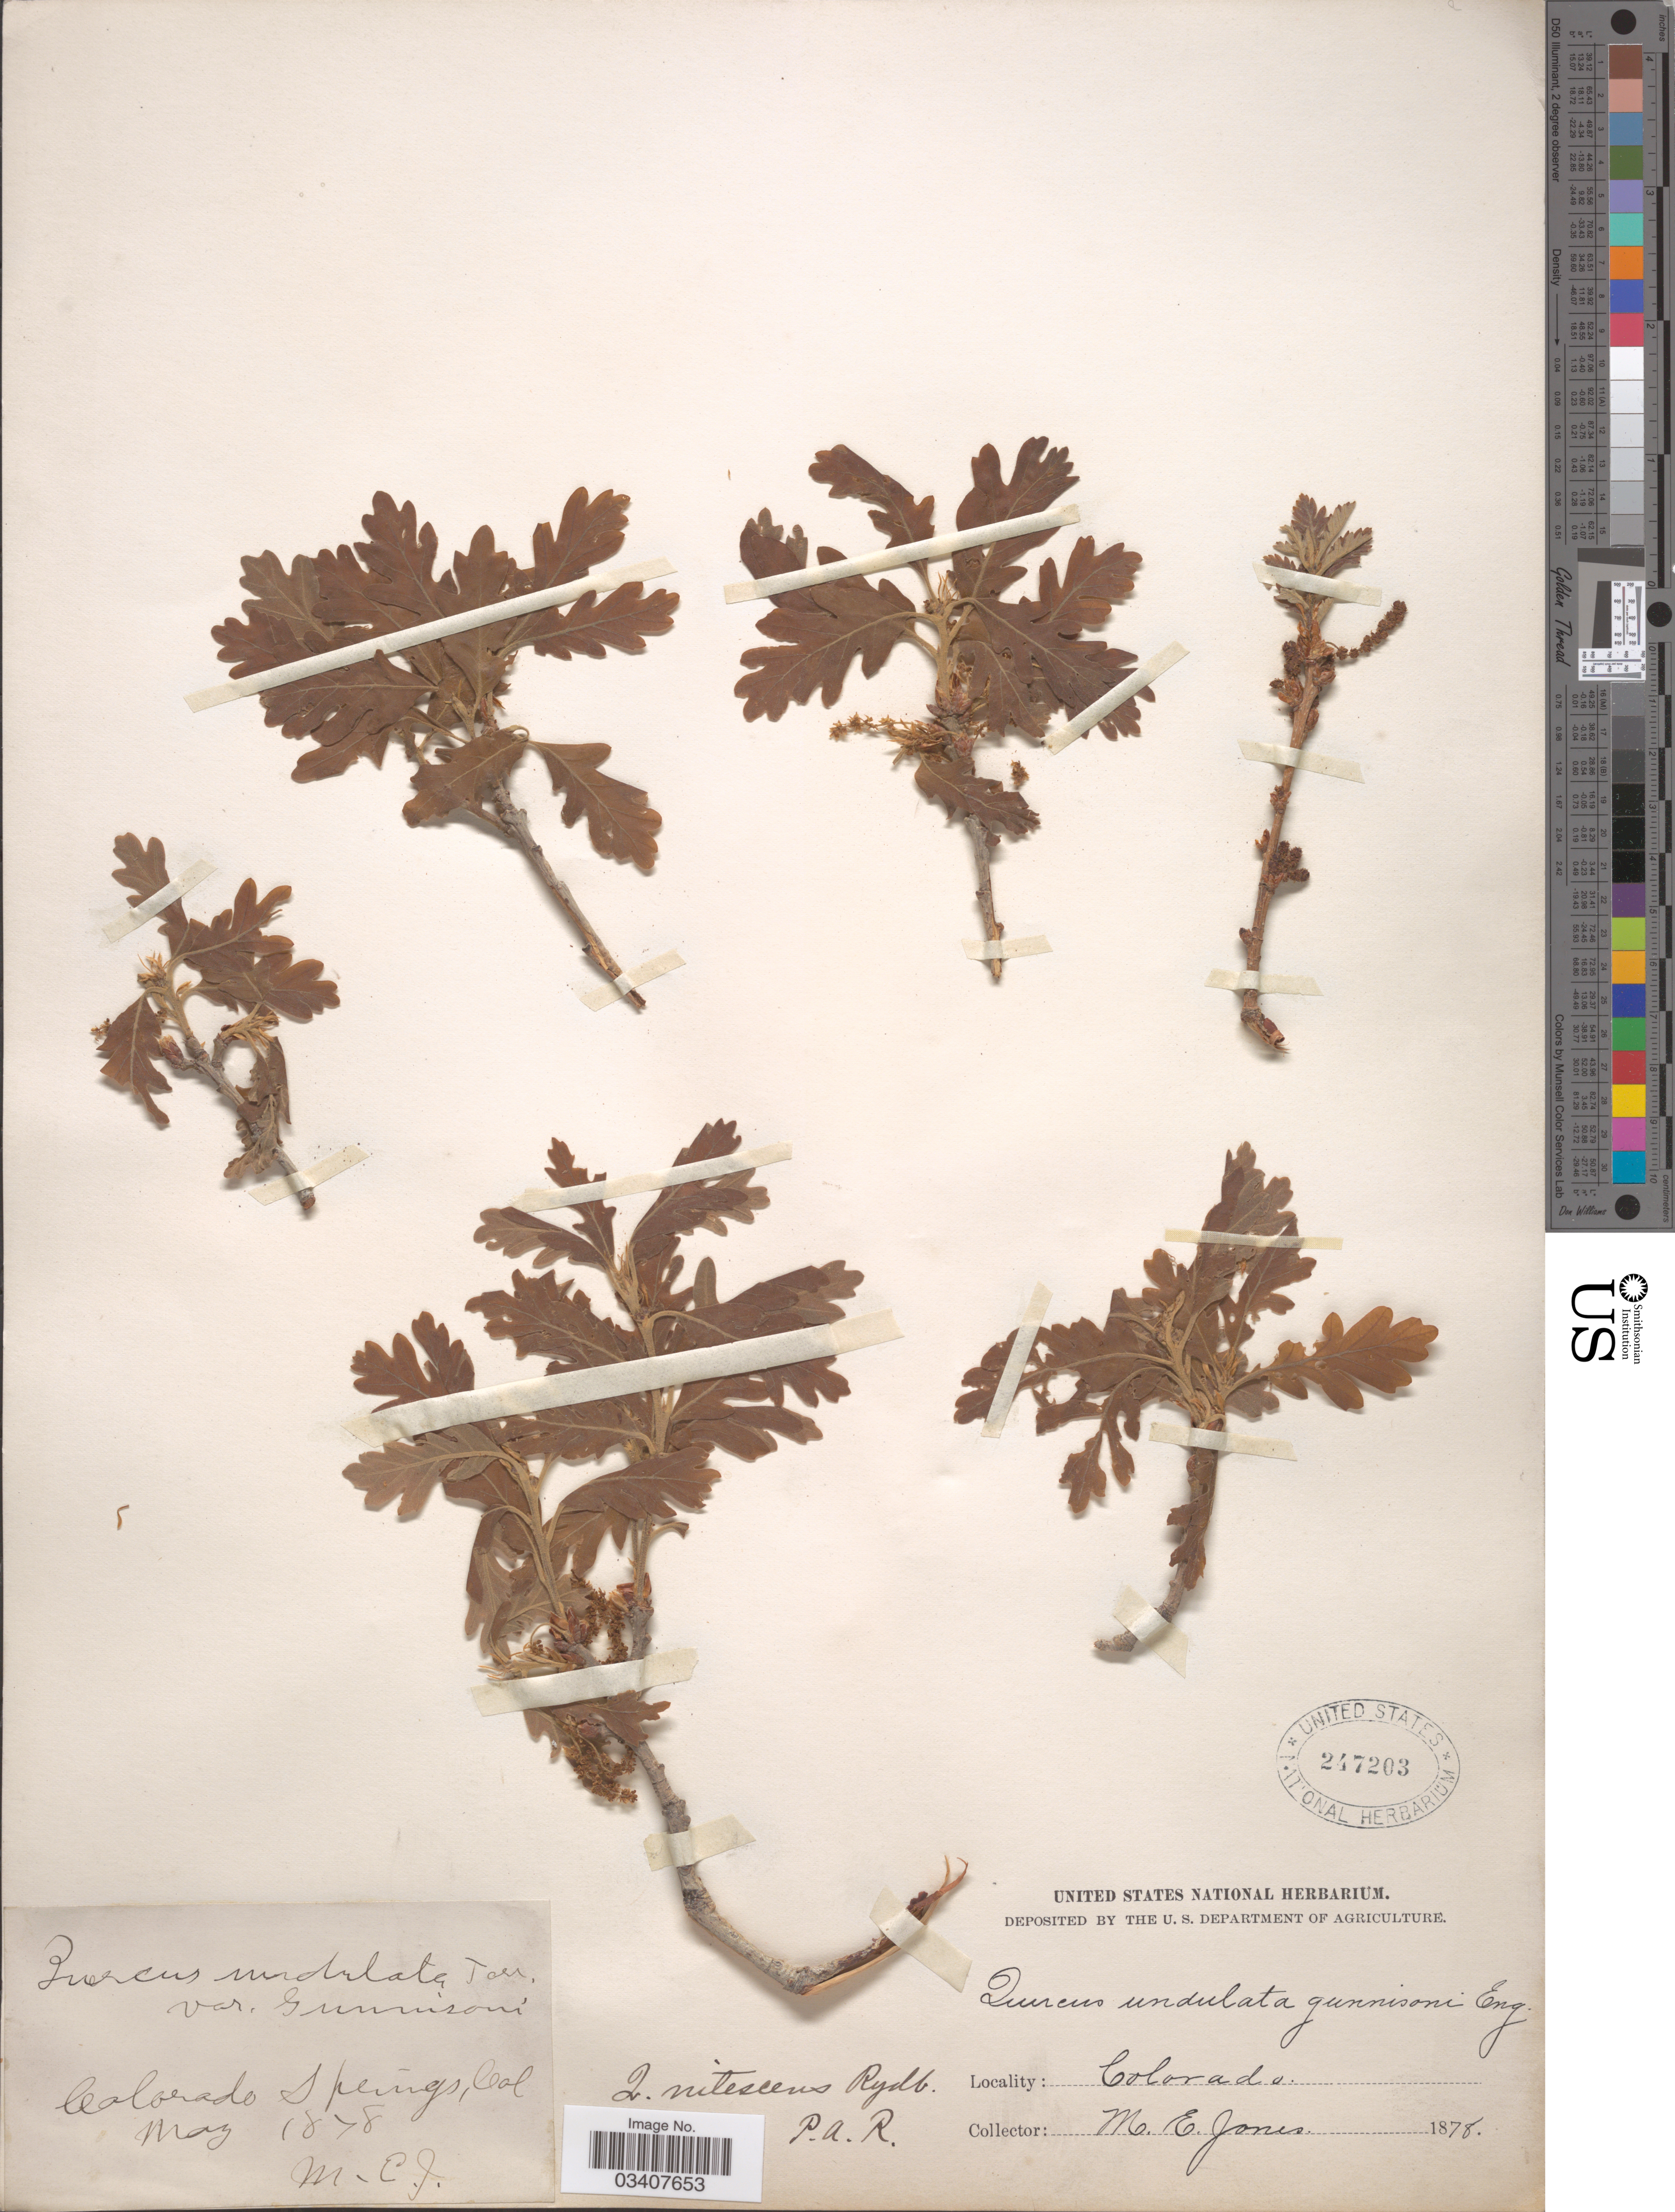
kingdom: Plantae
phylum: Tracheophyta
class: Magnoliopsida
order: Fagales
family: Fagaceae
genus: Quercus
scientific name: Quercus nitescens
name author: Rydb.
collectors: M. E. Jones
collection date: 1878-05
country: United States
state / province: Colorado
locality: Colorado Springs.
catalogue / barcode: US 247203